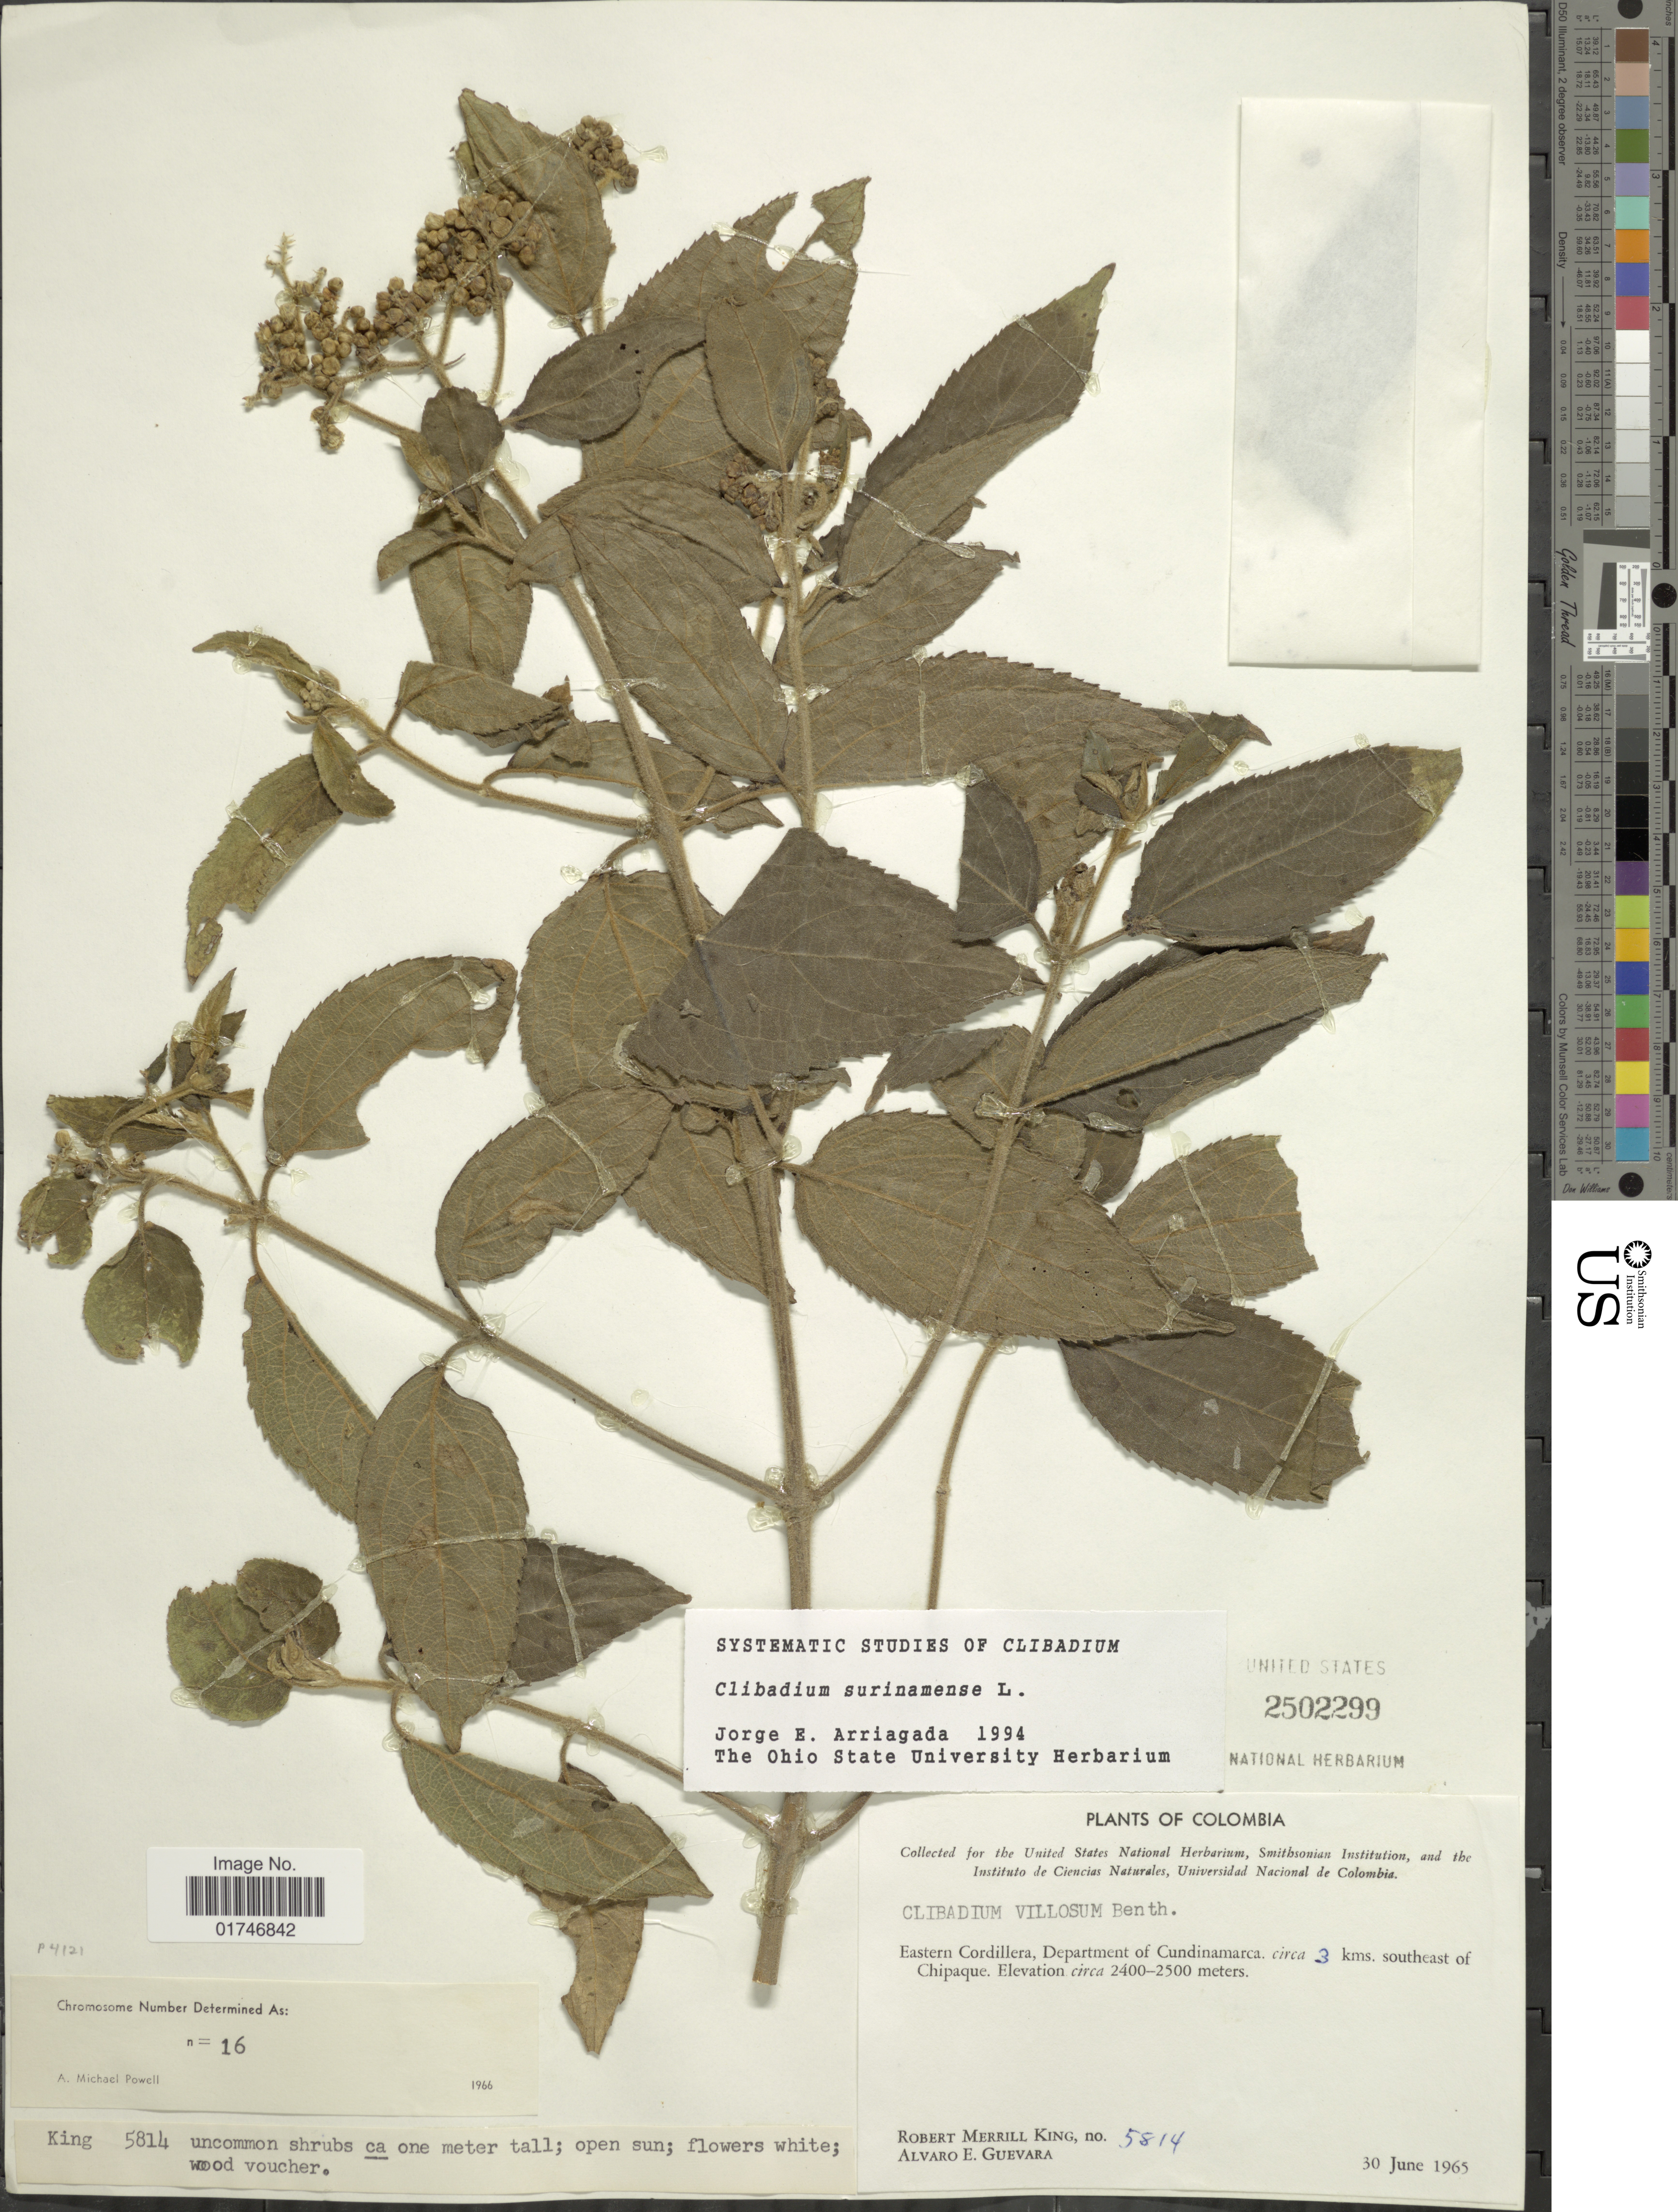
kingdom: Plantae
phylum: Tracheophyta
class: Magnoliopsida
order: Asterales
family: Asteraceae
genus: Clibadium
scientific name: Clibadium surinamense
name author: L.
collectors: R. M. King & A. E. Guevara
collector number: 5814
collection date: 1965-06-30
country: Colombia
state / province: Cundinamarca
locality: Eastern Cordillera, Department of Cundinamarca, circa. 3 kms. southeast of Chipaque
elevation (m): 2400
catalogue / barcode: US 2502299